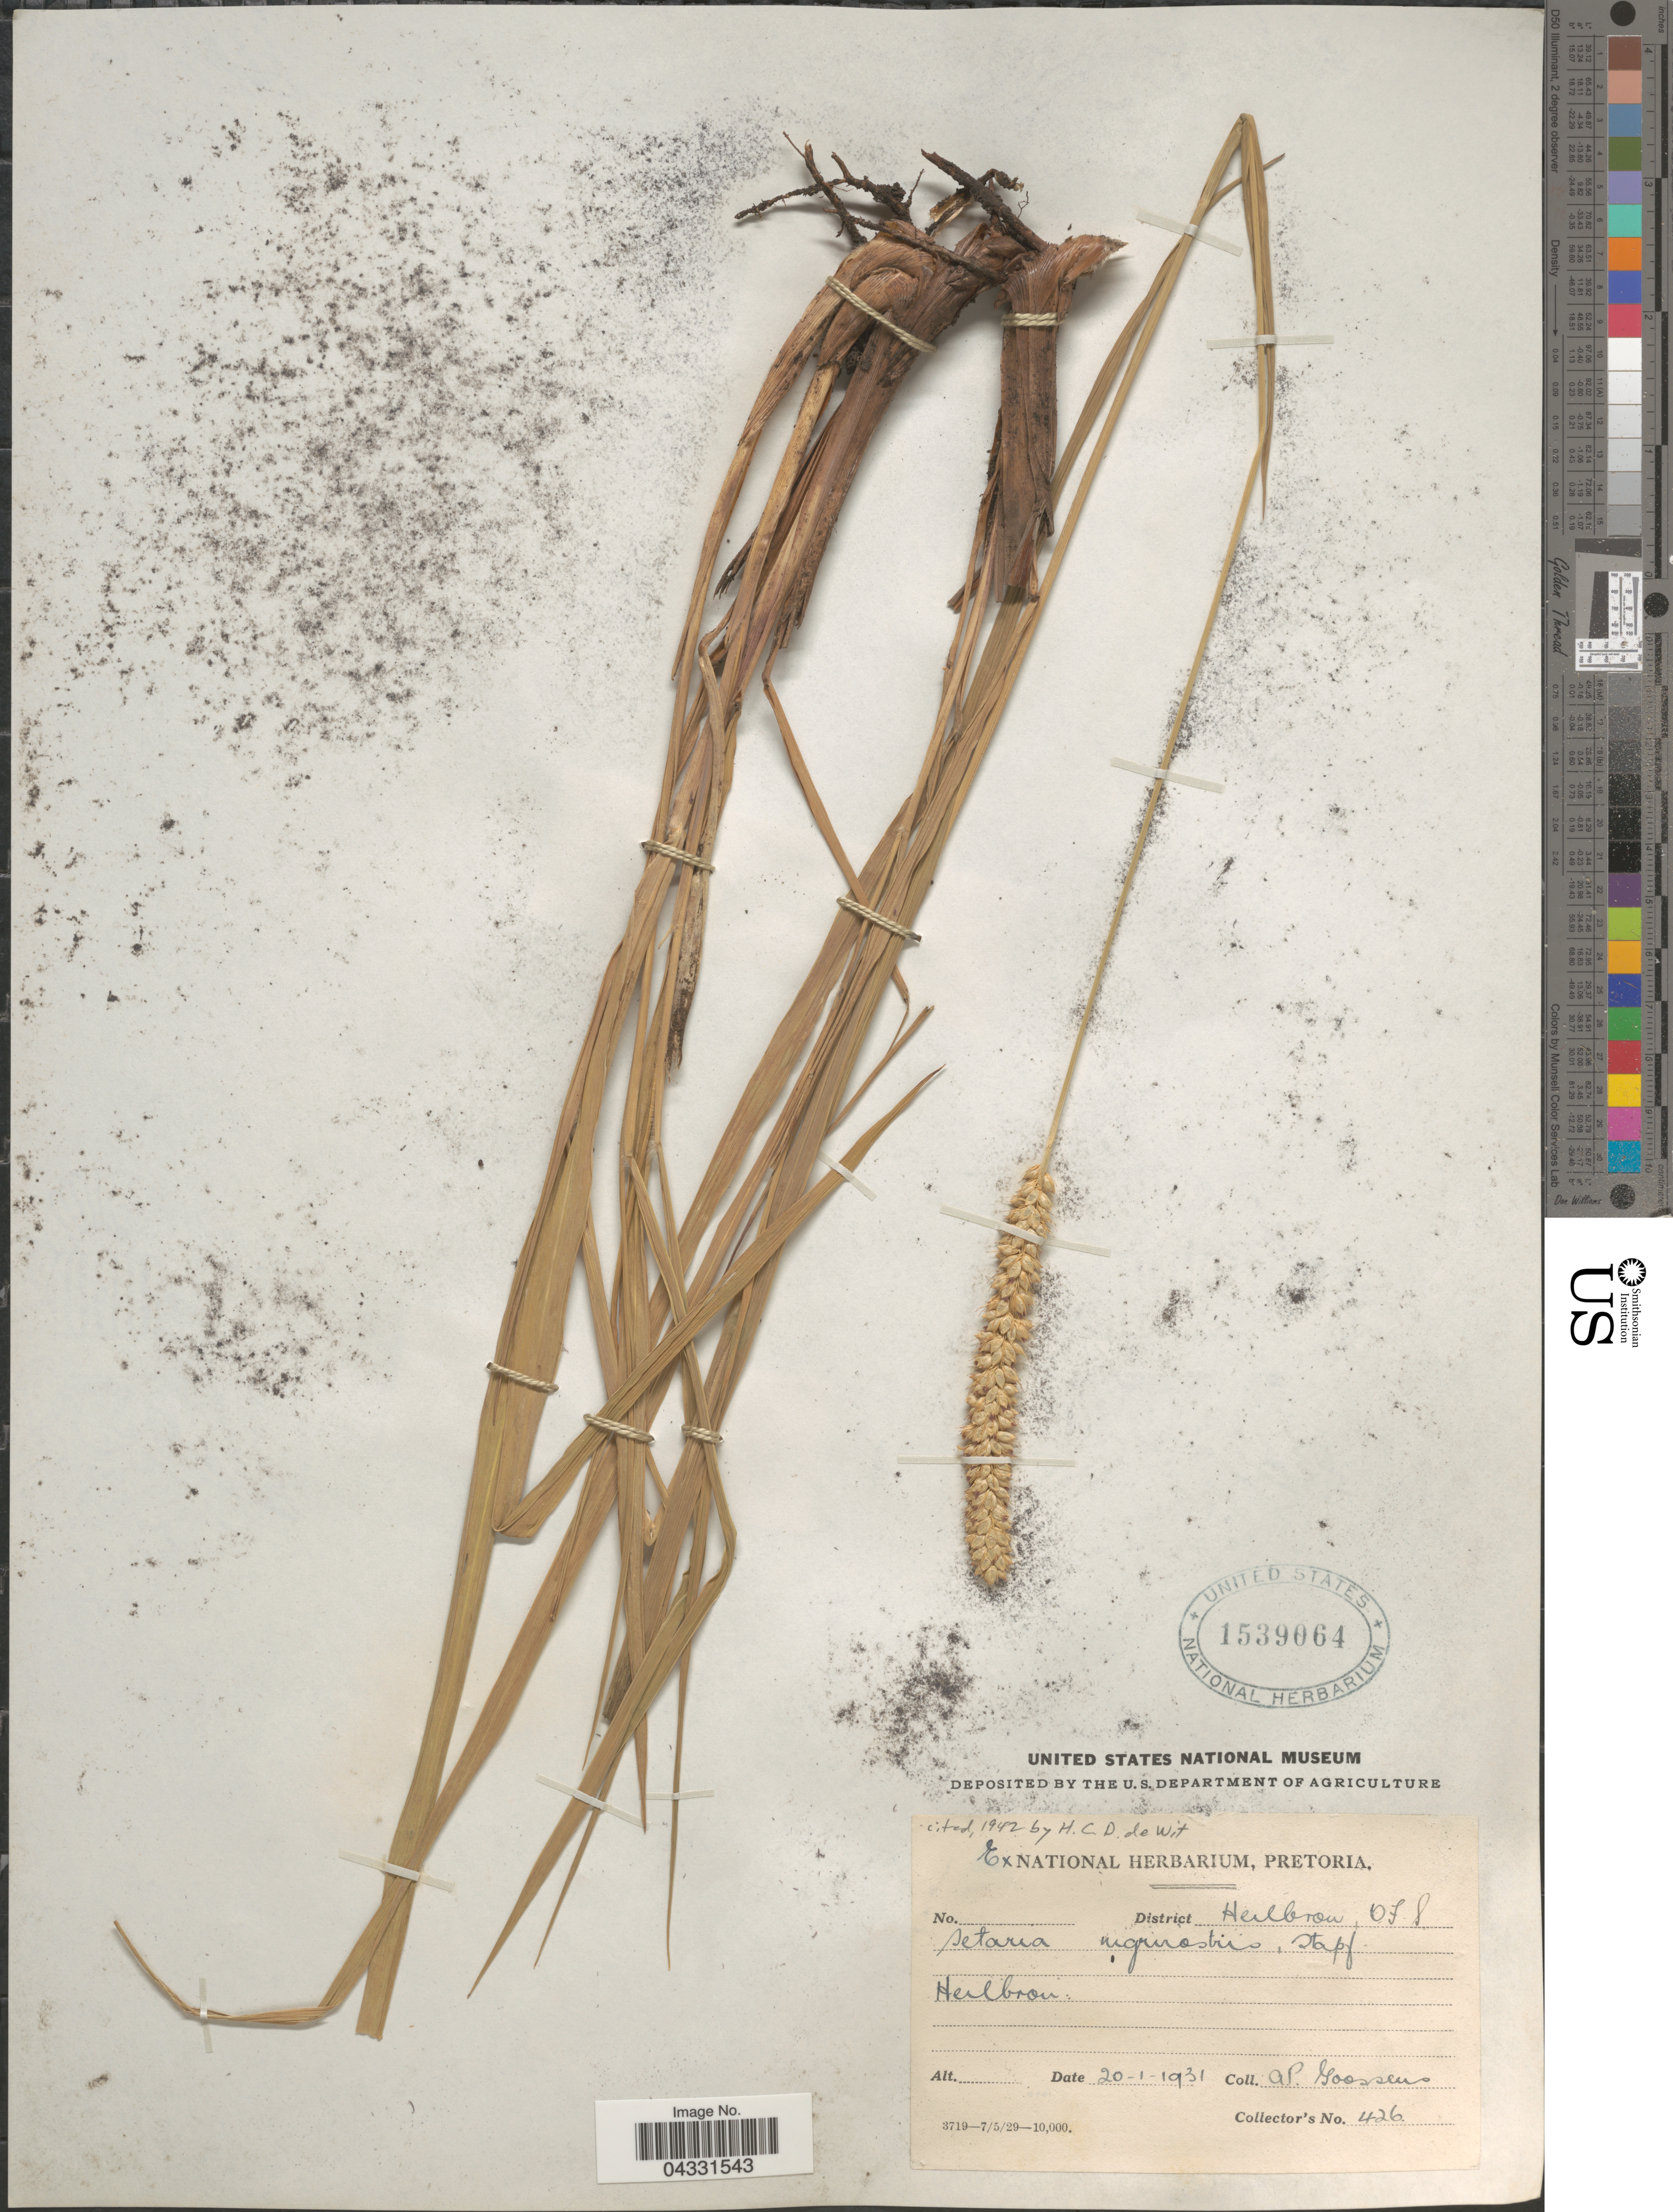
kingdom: Plantae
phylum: Tracheophyta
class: Liliopsida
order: Poales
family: Poaceae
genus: Setaria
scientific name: Setaria nigrirostris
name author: (Nees) Durand & Schinz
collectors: A. P. G. Goossens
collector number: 426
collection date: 1931-01-20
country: South Africa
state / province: Free State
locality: District Heilbron, O. F. S. Heilbron.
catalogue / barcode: US 1539064